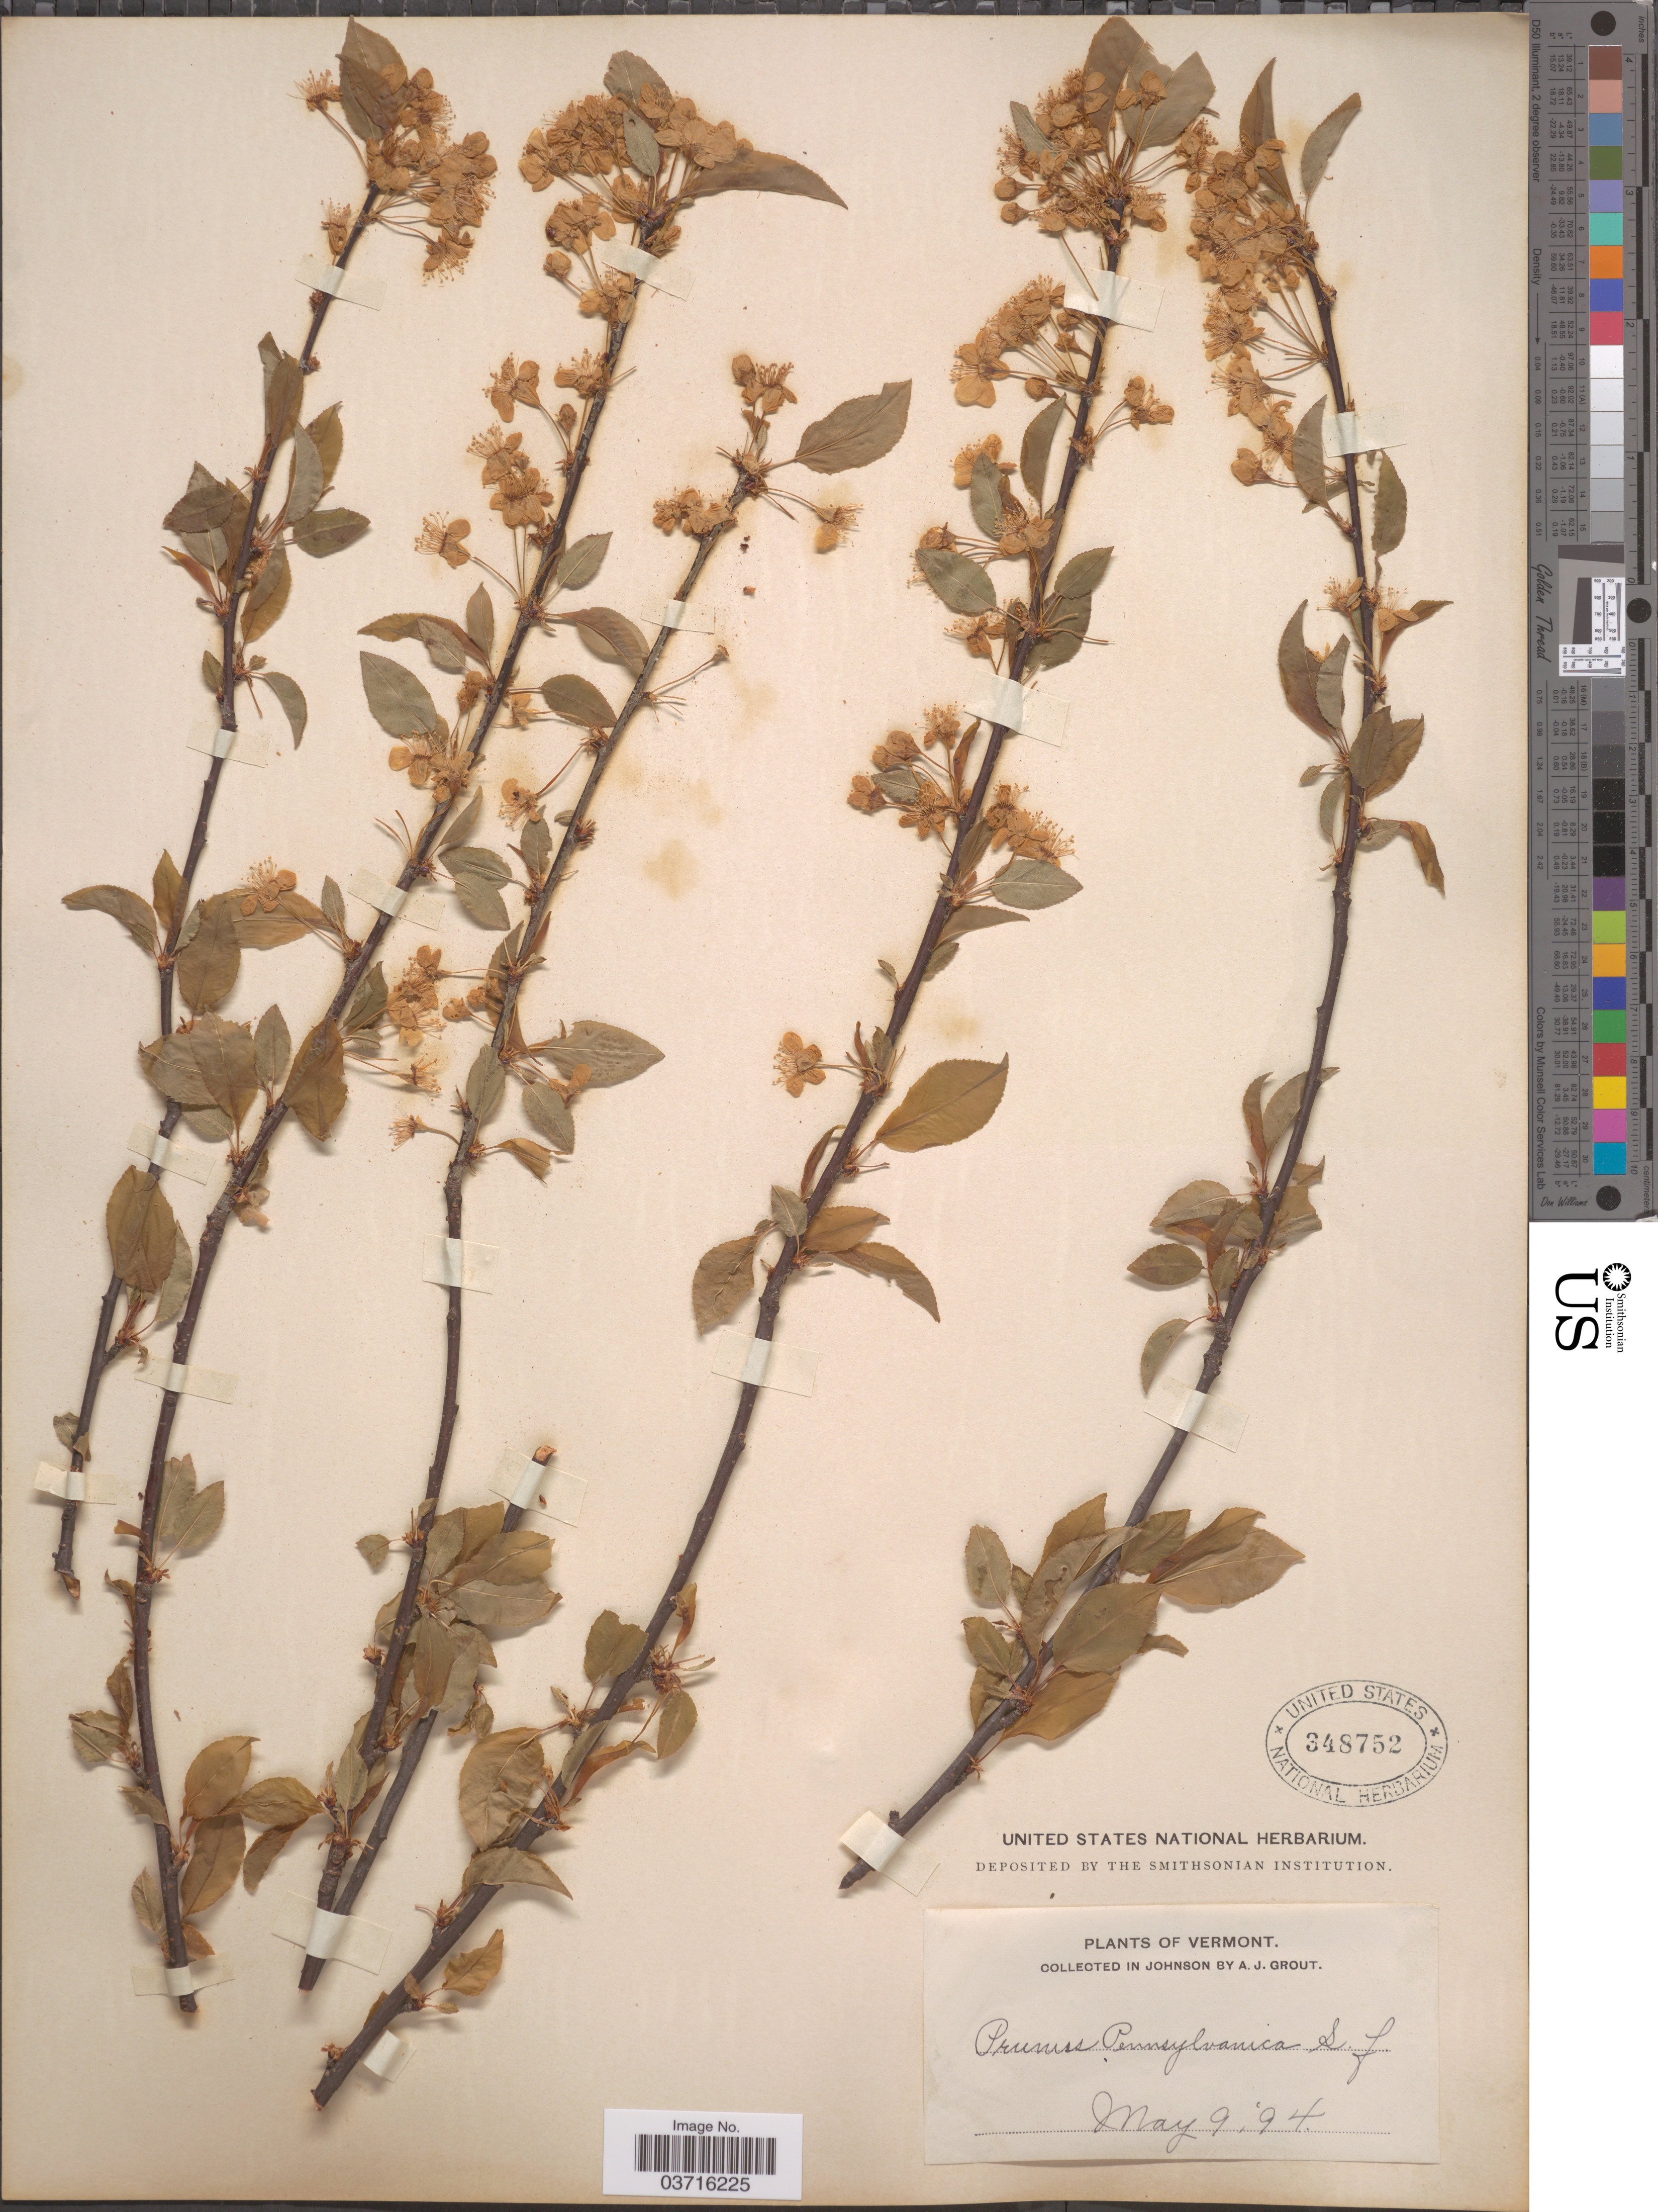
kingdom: Plantae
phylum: Tracheophyta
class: Magnoliopsida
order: Rosales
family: Rosaceae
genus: Prunus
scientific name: Prunus pensylvanica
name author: L. f.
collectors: A. J. Grout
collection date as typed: Transcribed d/m/y: 9/5/94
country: United States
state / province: Vermont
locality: Johnson.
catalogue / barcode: US 348752